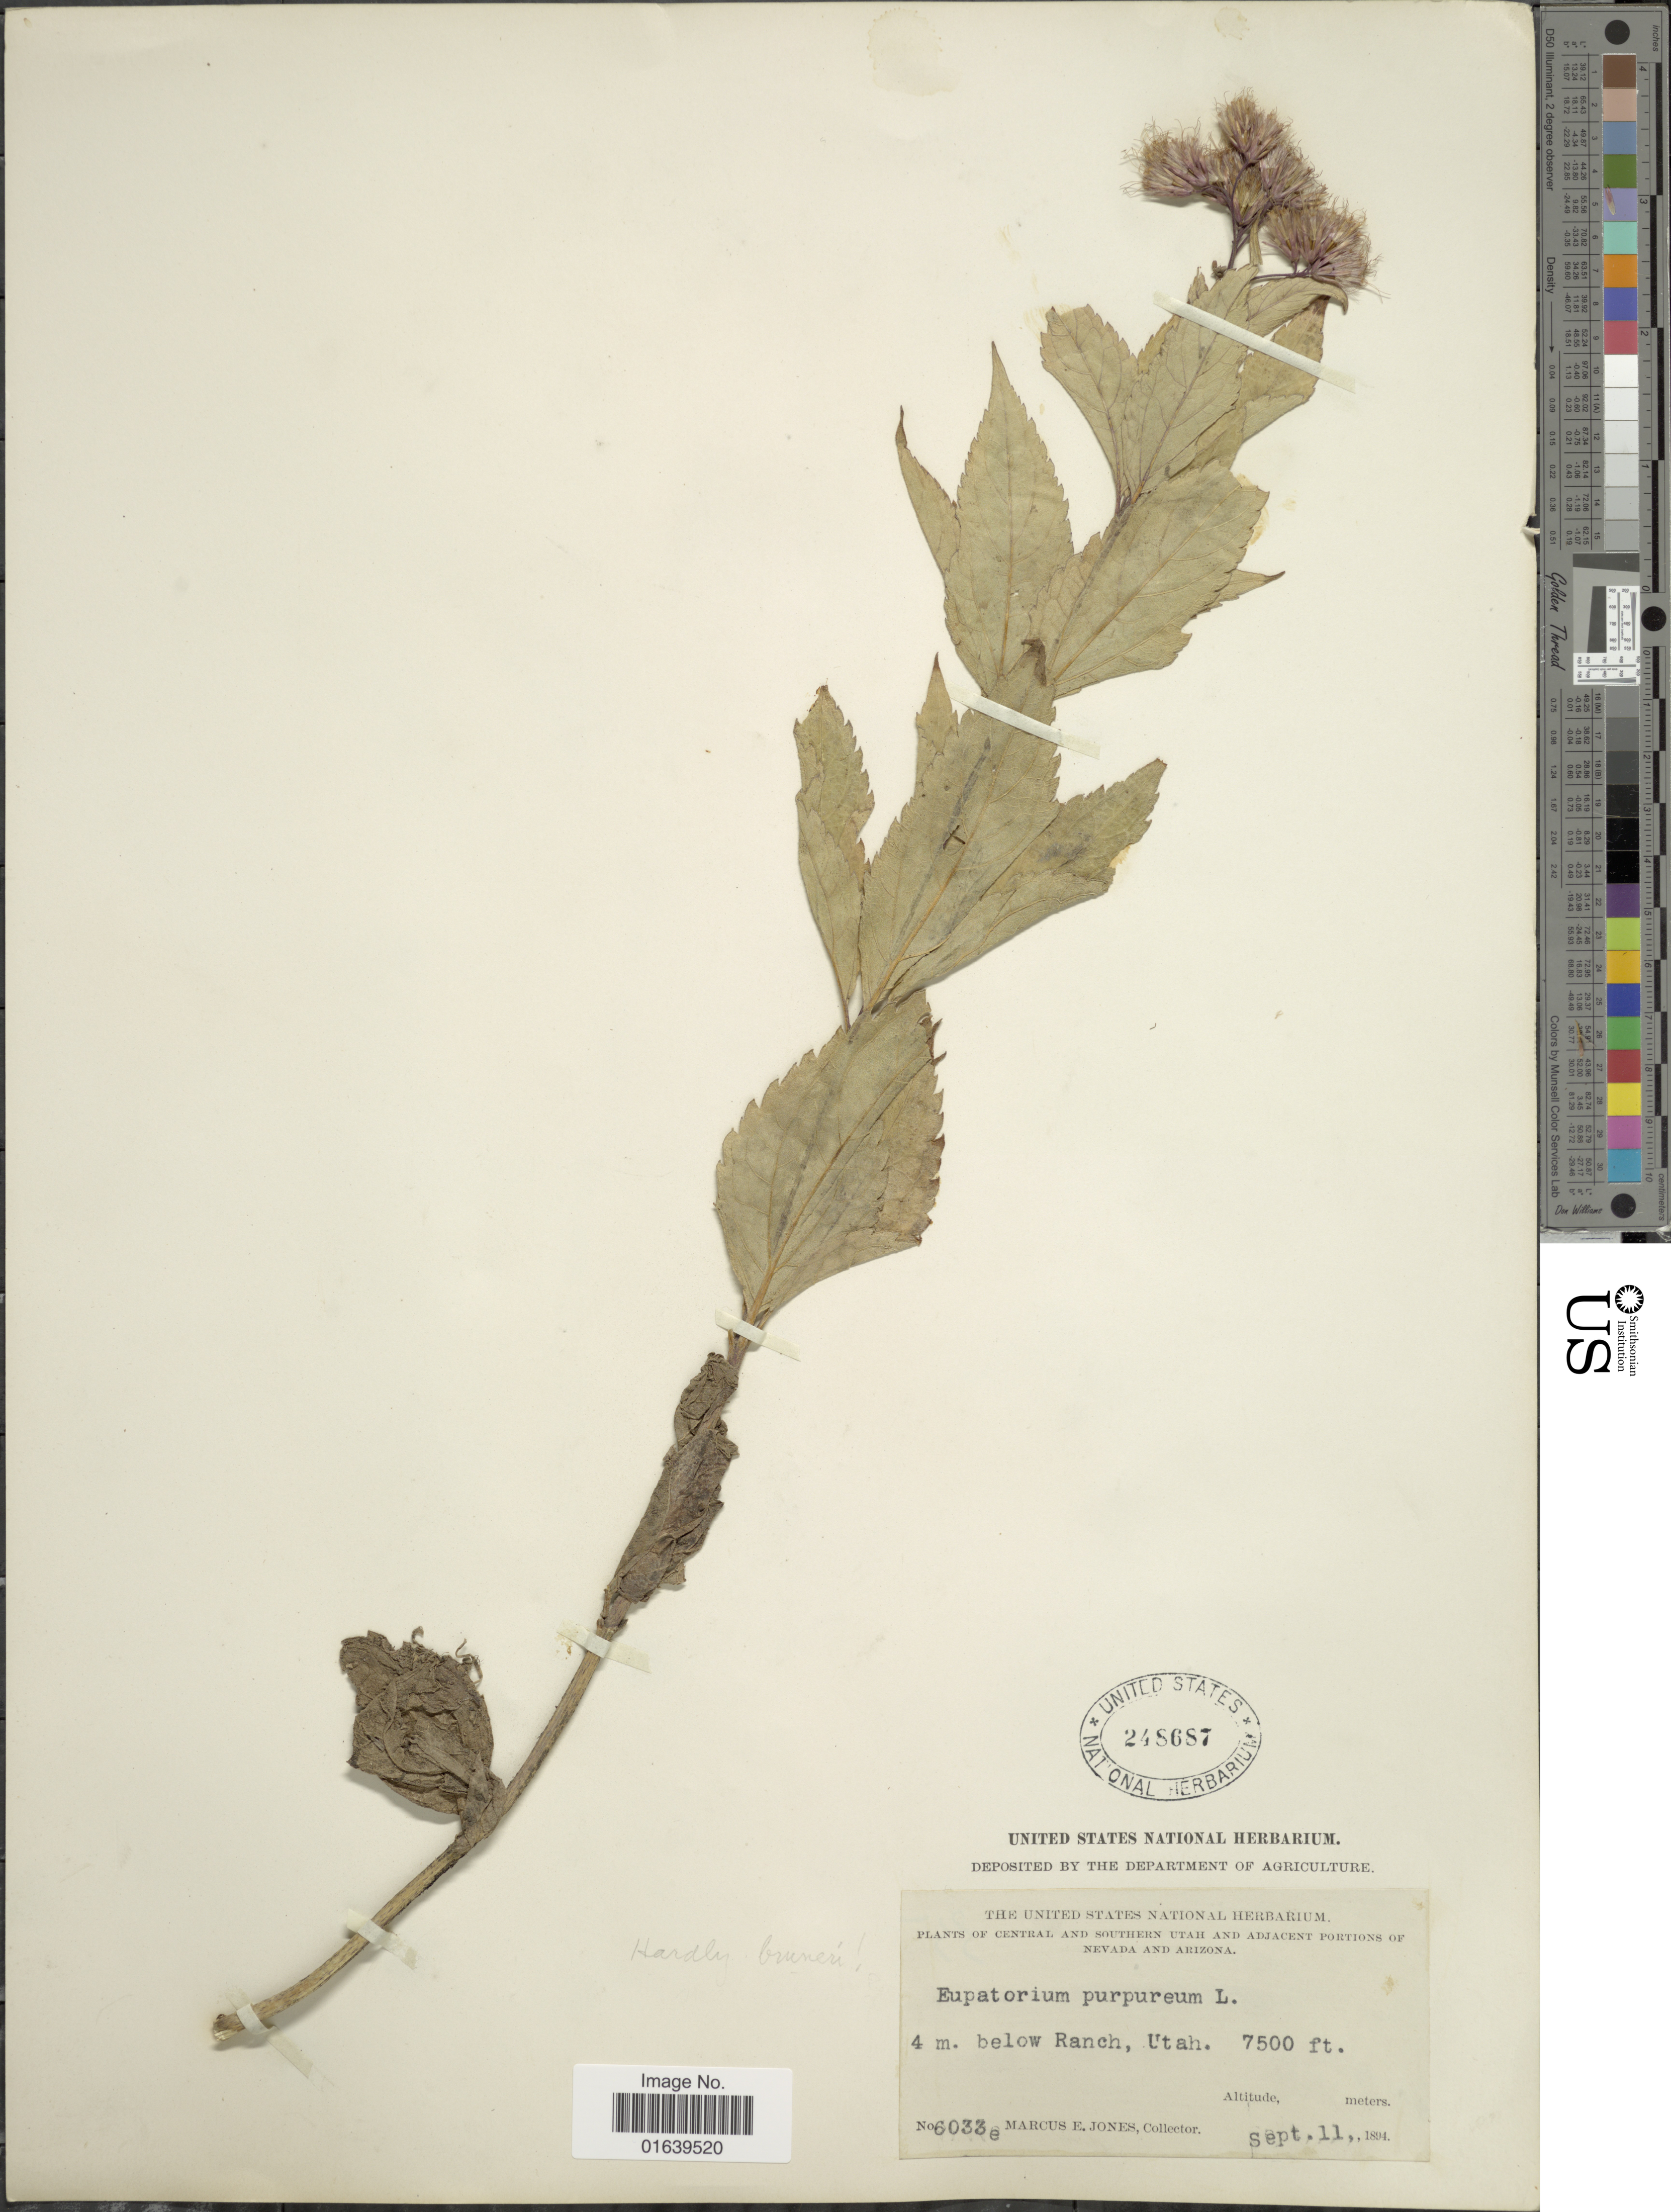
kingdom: Plantae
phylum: Tracheophyta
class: Magnoliopsida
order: Asterales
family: Asteraceae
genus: Eupatorium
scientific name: Eupatorium maculatum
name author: L.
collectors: M. E. Jones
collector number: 6033e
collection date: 1894-09-11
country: United States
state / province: Utah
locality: Central and southern Utah and Adjacent portions of Nevada and Arizona, 4m below Ranch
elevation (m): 2286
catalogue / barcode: US 248687